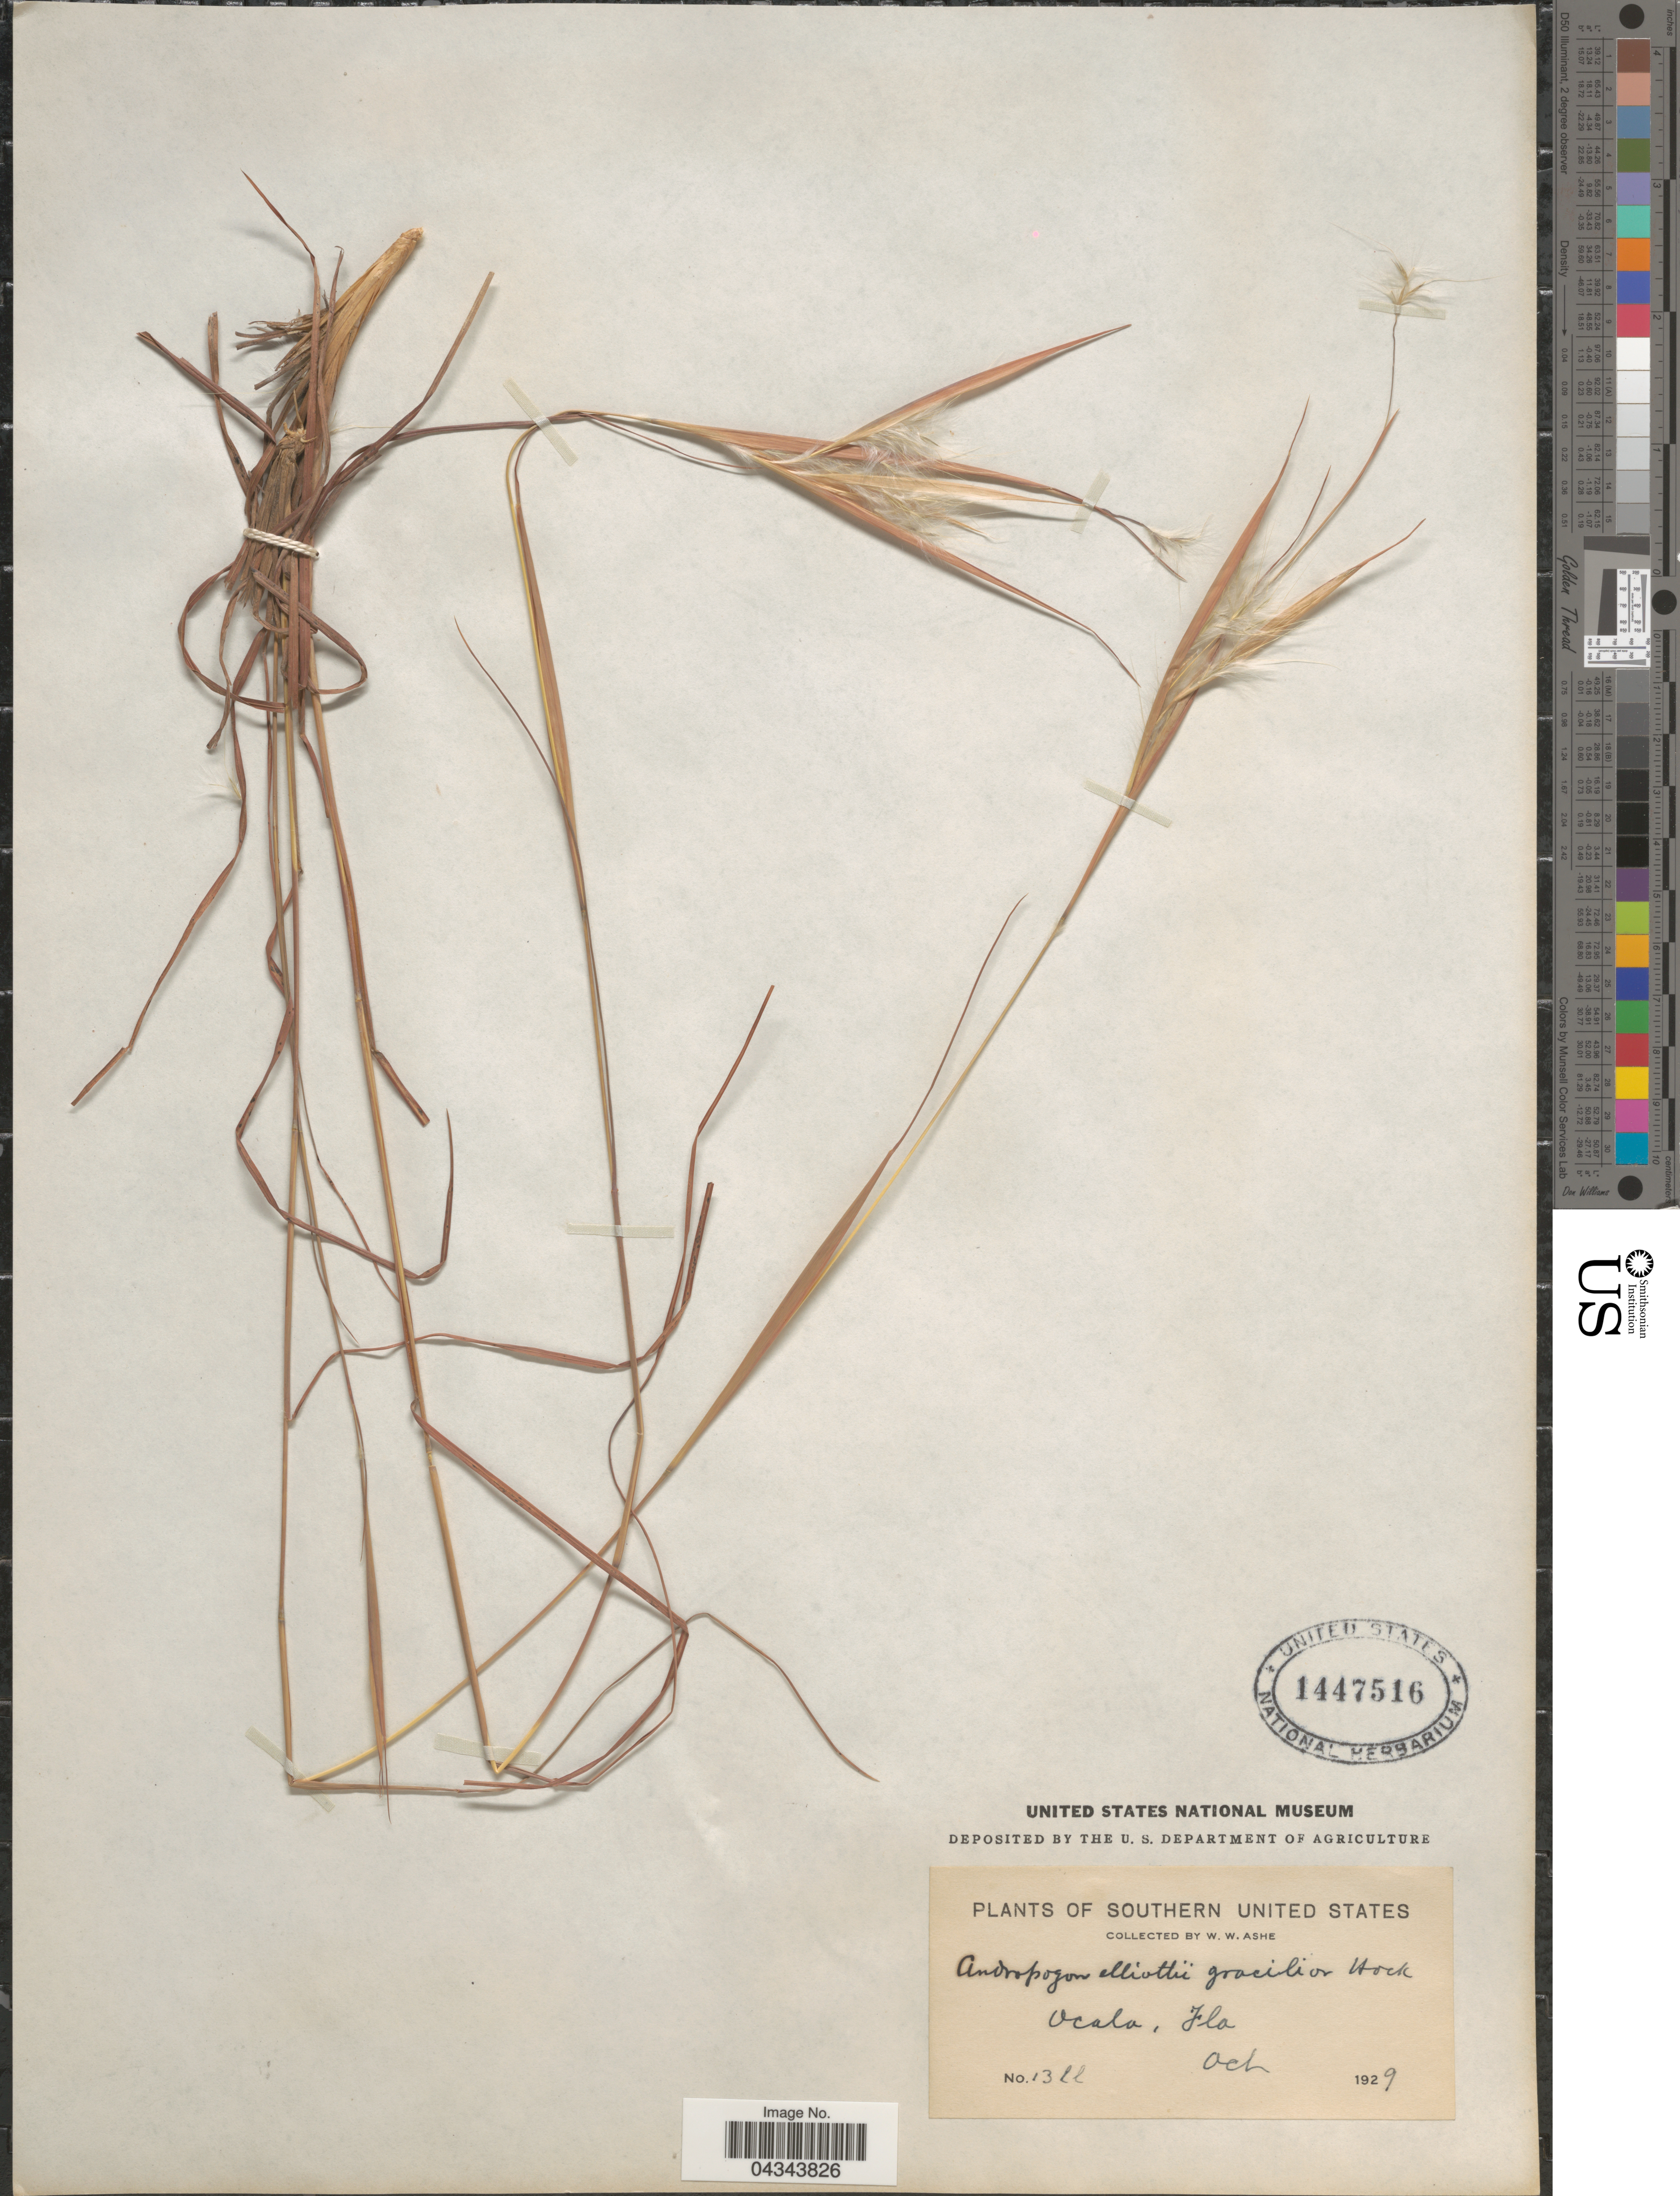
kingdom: Plantae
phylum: Tracheophyta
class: Liliopsida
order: Poales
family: Poaceae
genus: Andropogon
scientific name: Andropogon ternarius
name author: Michx.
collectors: W. W. Ashe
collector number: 1322*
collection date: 1929-10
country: United States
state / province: Florida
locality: Southern United States. Ocala.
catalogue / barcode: US 1447516